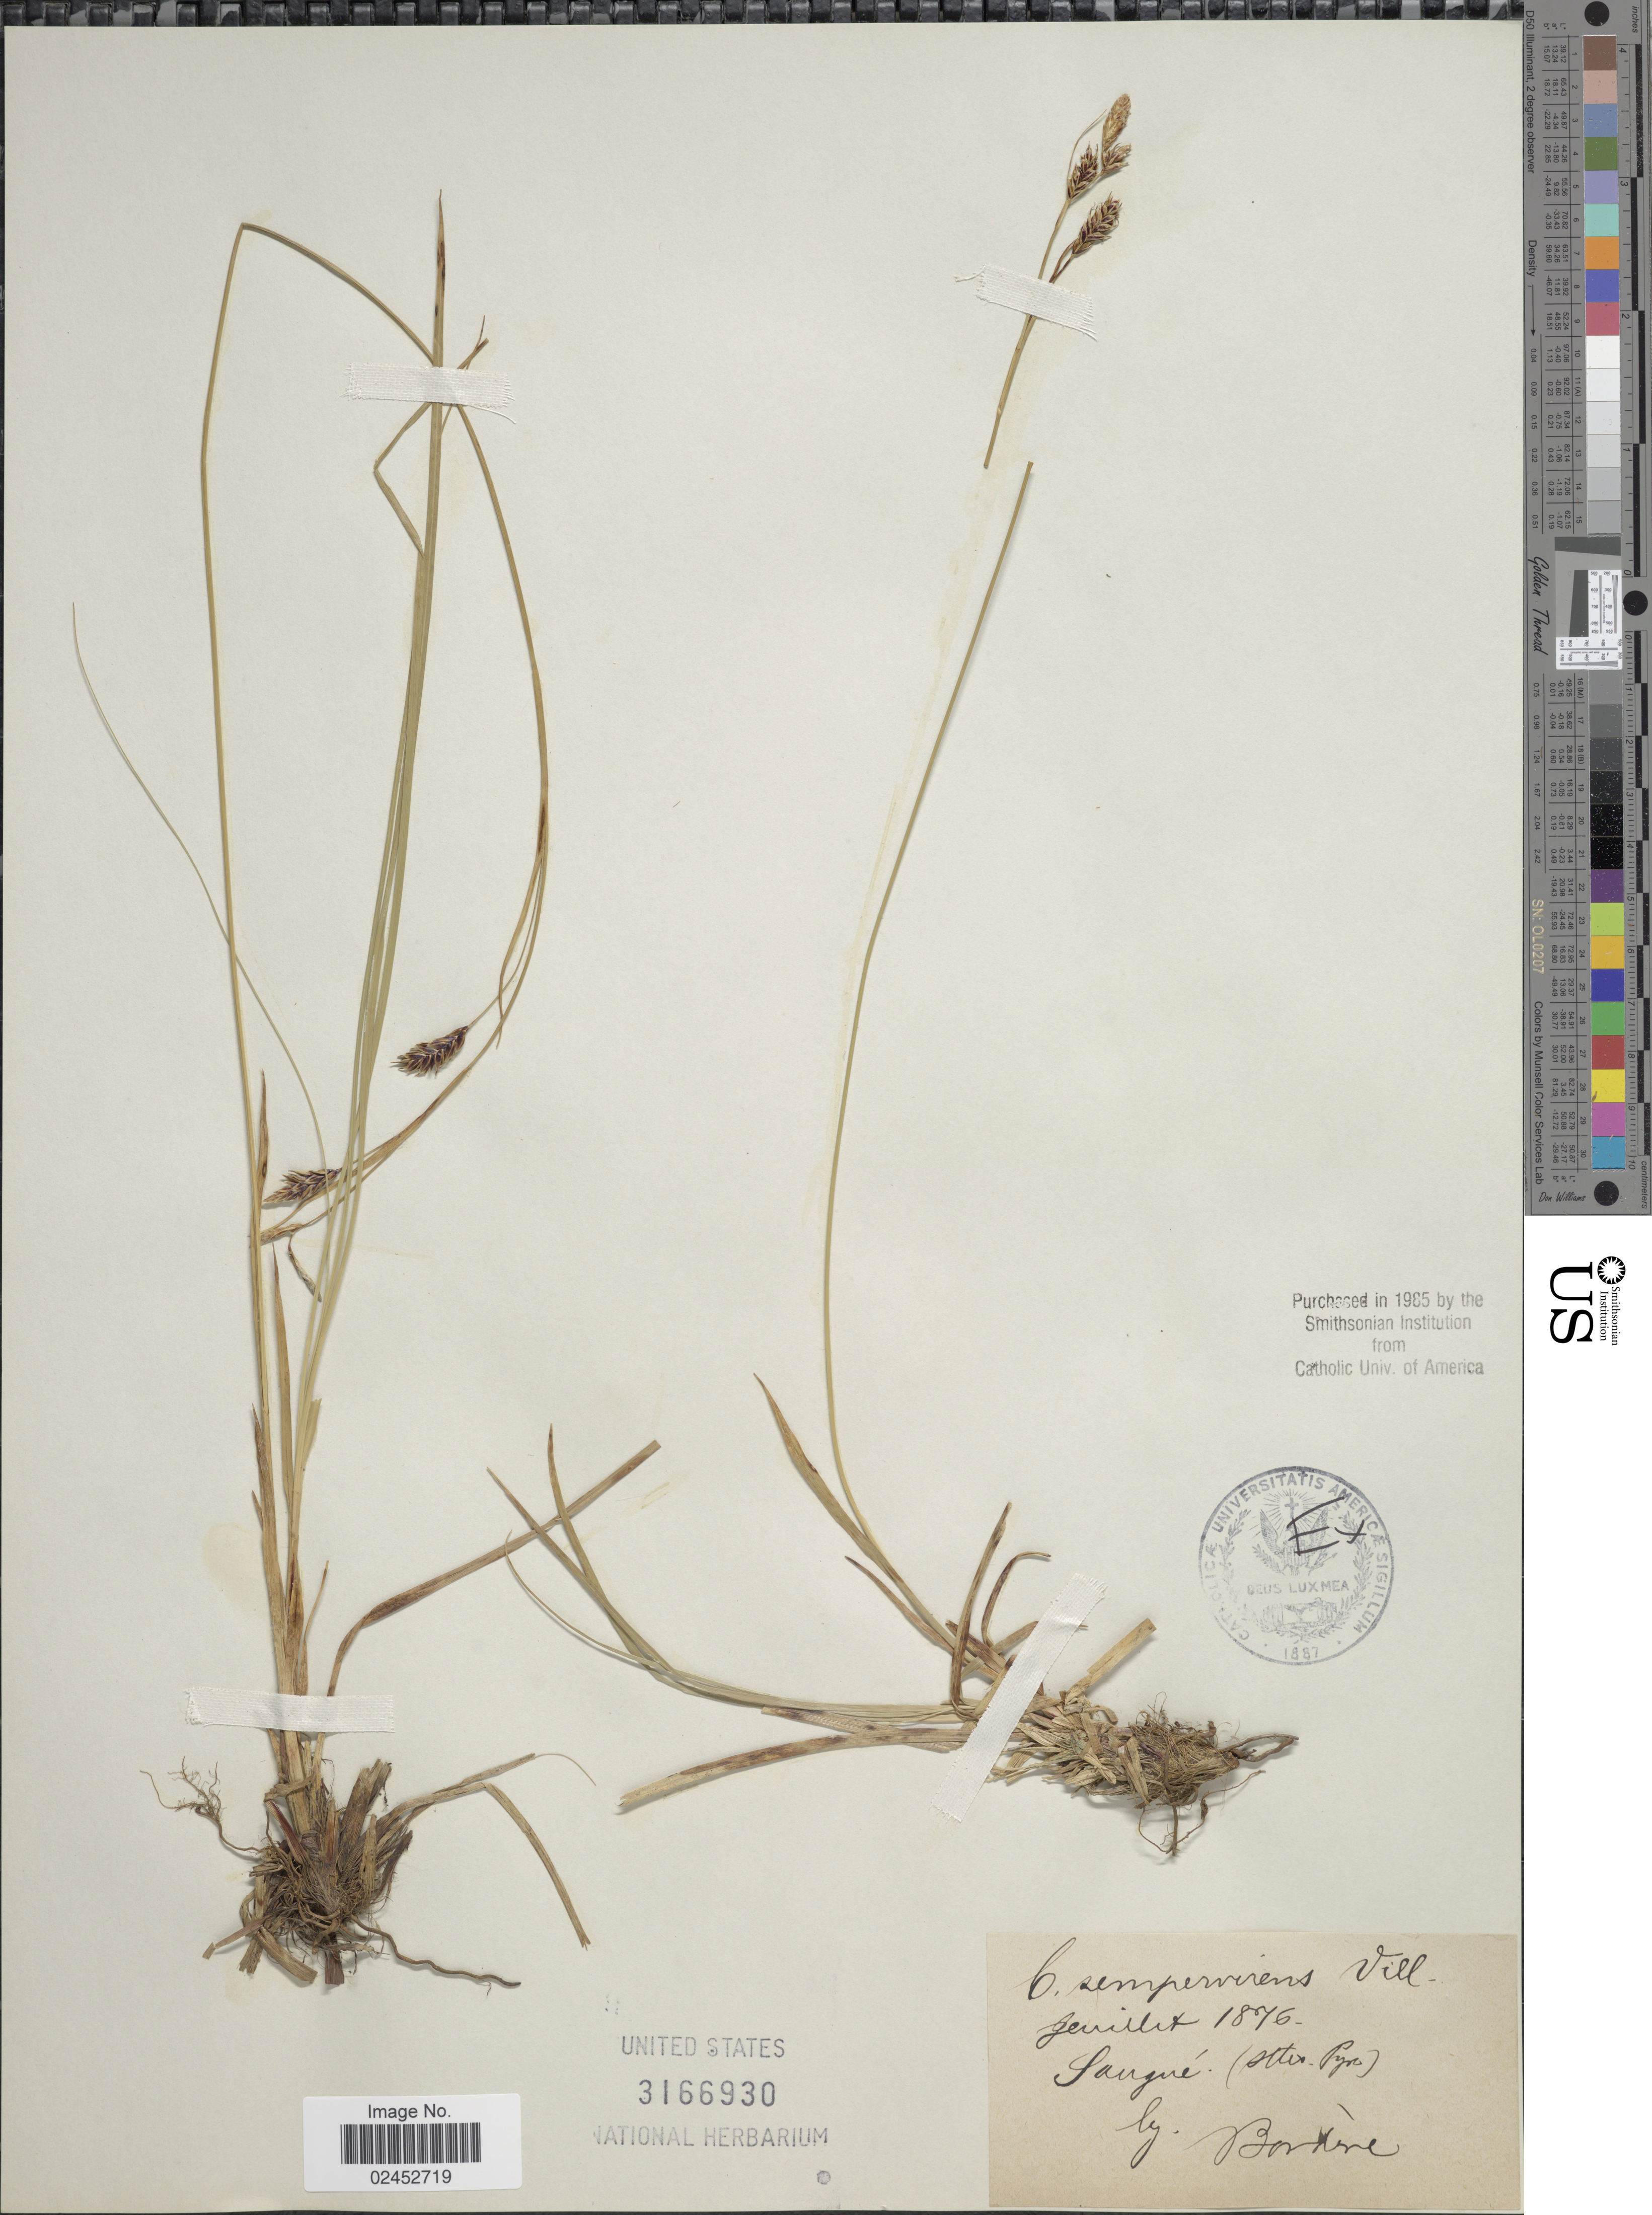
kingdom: Plantae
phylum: Tracheophyta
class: Liliopsida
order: Poales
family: Cyperaceae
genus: Carex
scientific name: Carex sempervirens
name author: Vill.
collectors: -. Bordere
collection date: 1876-07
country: France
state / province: Occitanie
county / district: Hautes-Pyrénées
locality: Saugué (Hautes-Pyrenees)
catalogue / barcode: US 3166930